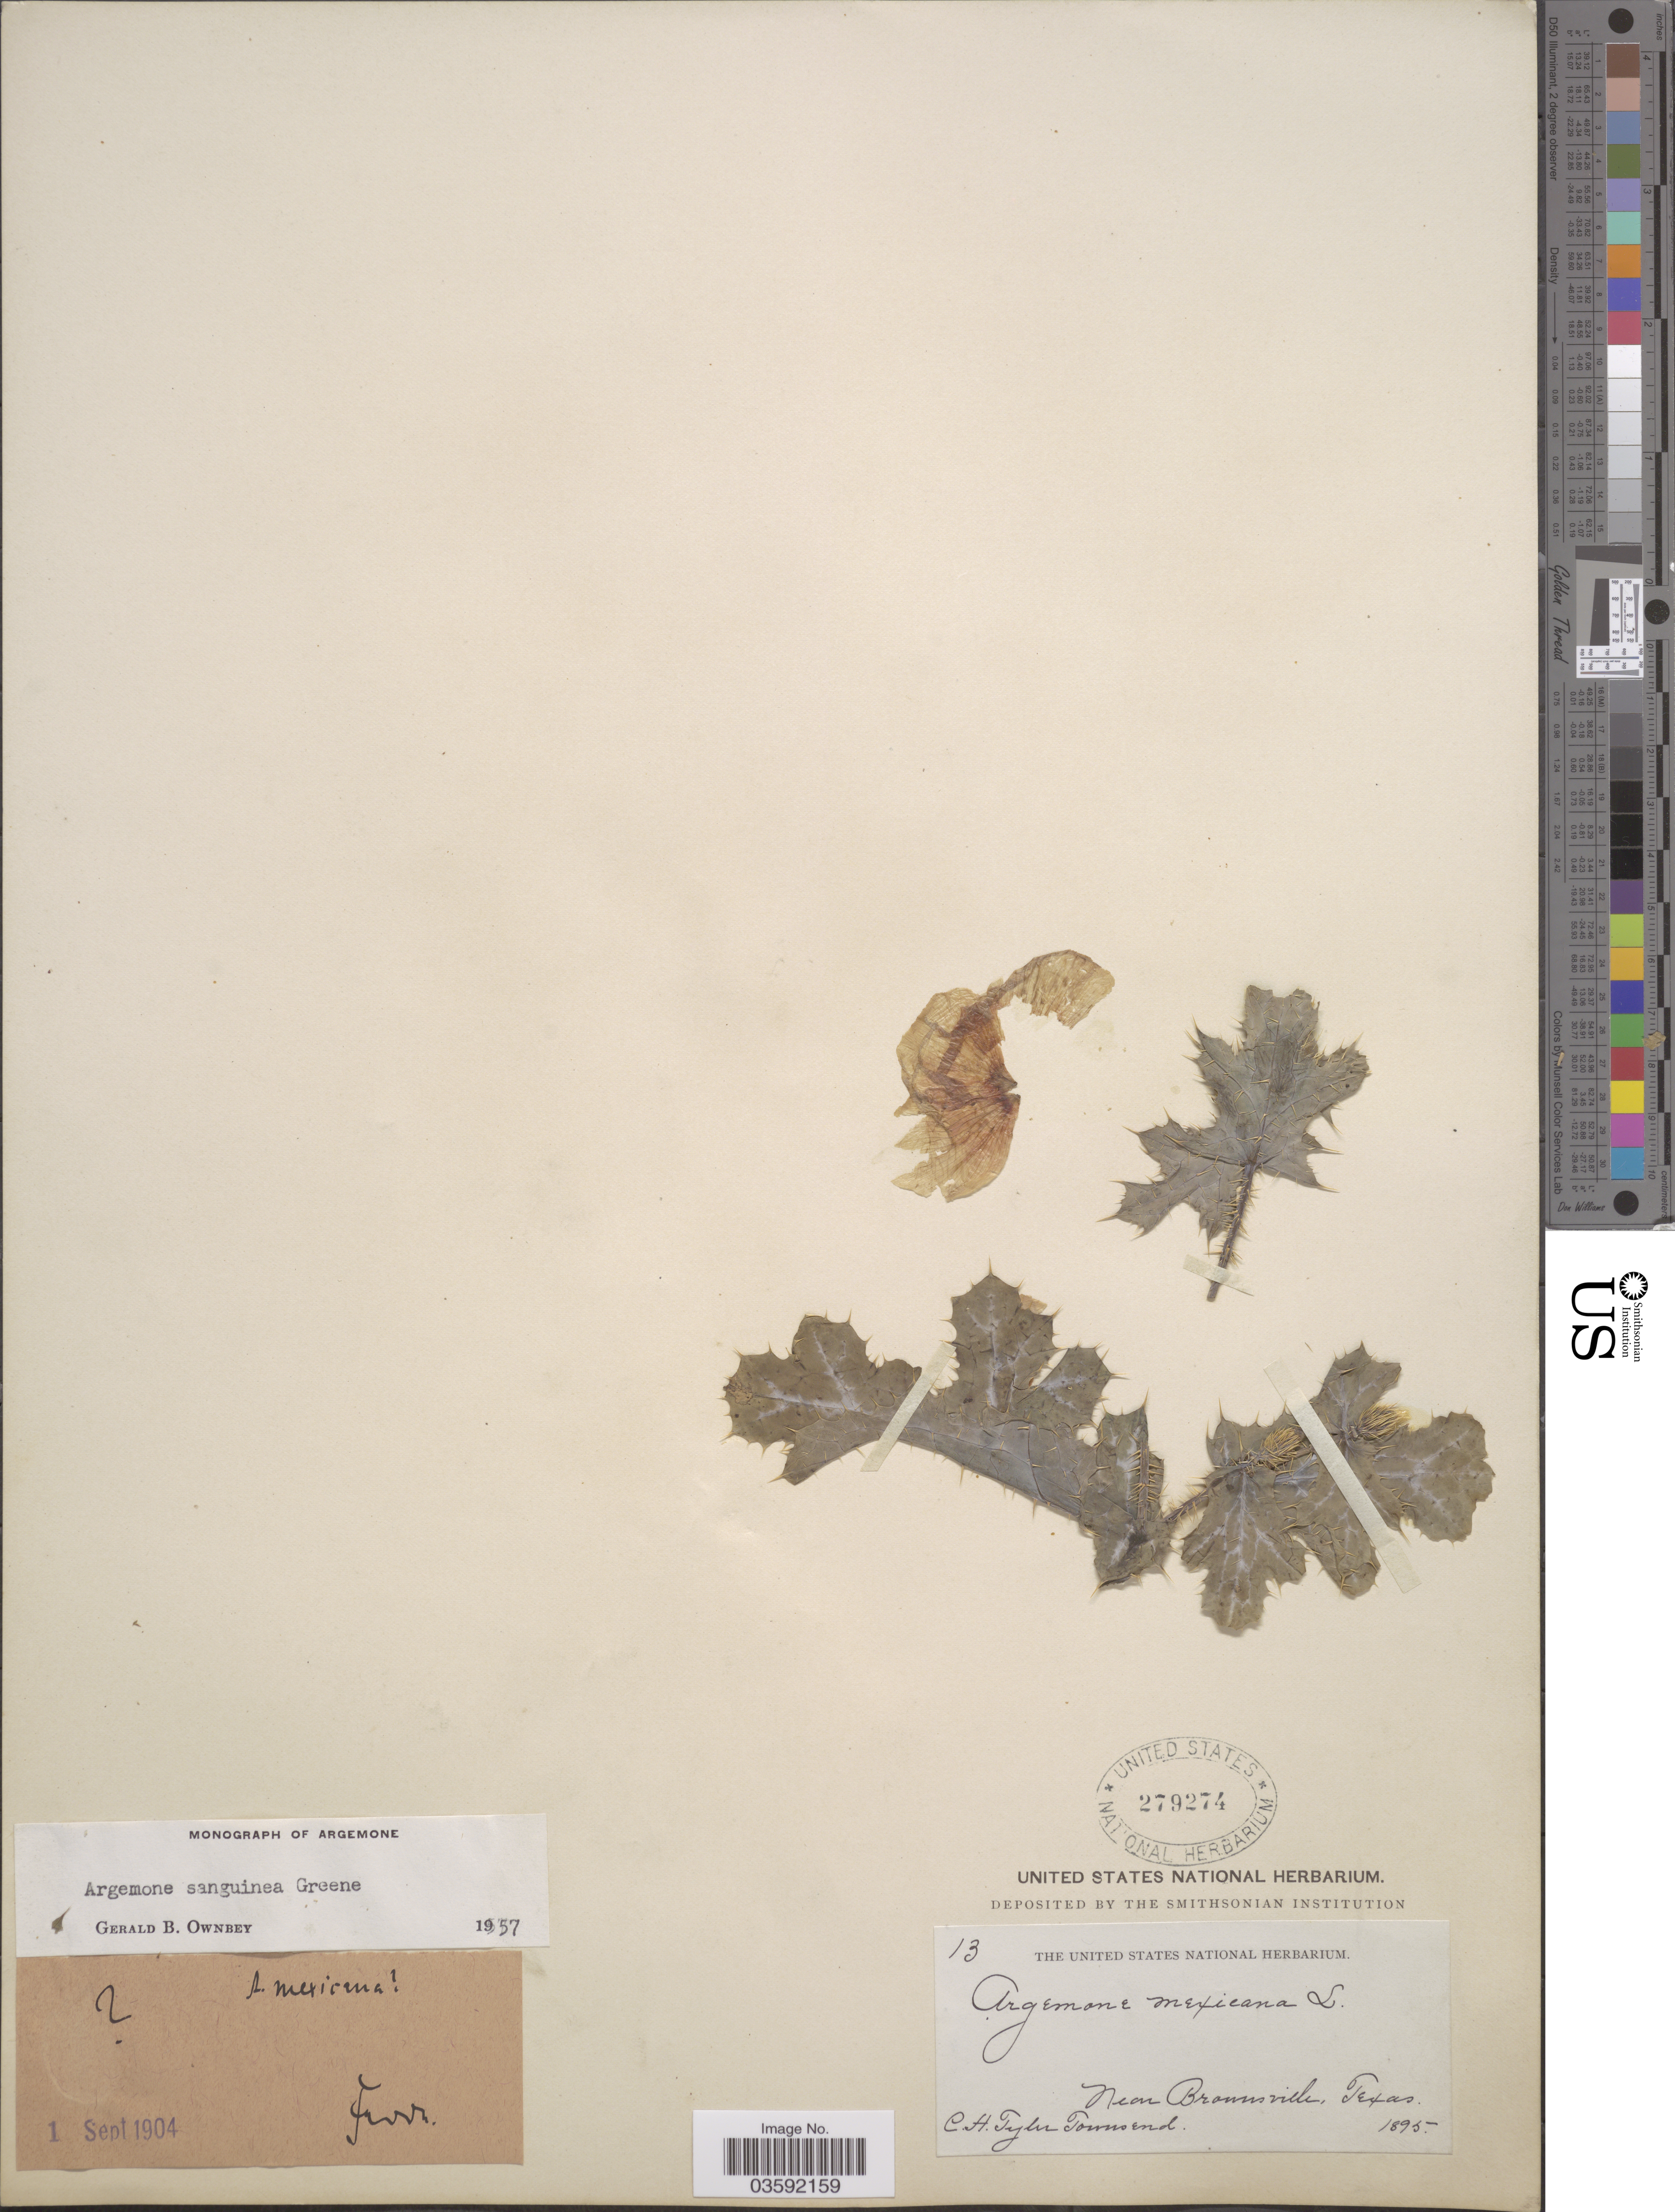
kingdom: Plantae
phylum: Tracheophyta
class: Magnoliopsida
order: Ranunculales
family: Papaveraceae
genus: Argemone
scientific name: Argemone sanguinea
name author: Greene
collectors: C. H. T. Townsend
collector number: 13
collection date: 1895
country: United States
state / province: Texas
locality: Near Brownsville.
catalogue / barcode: US 279274